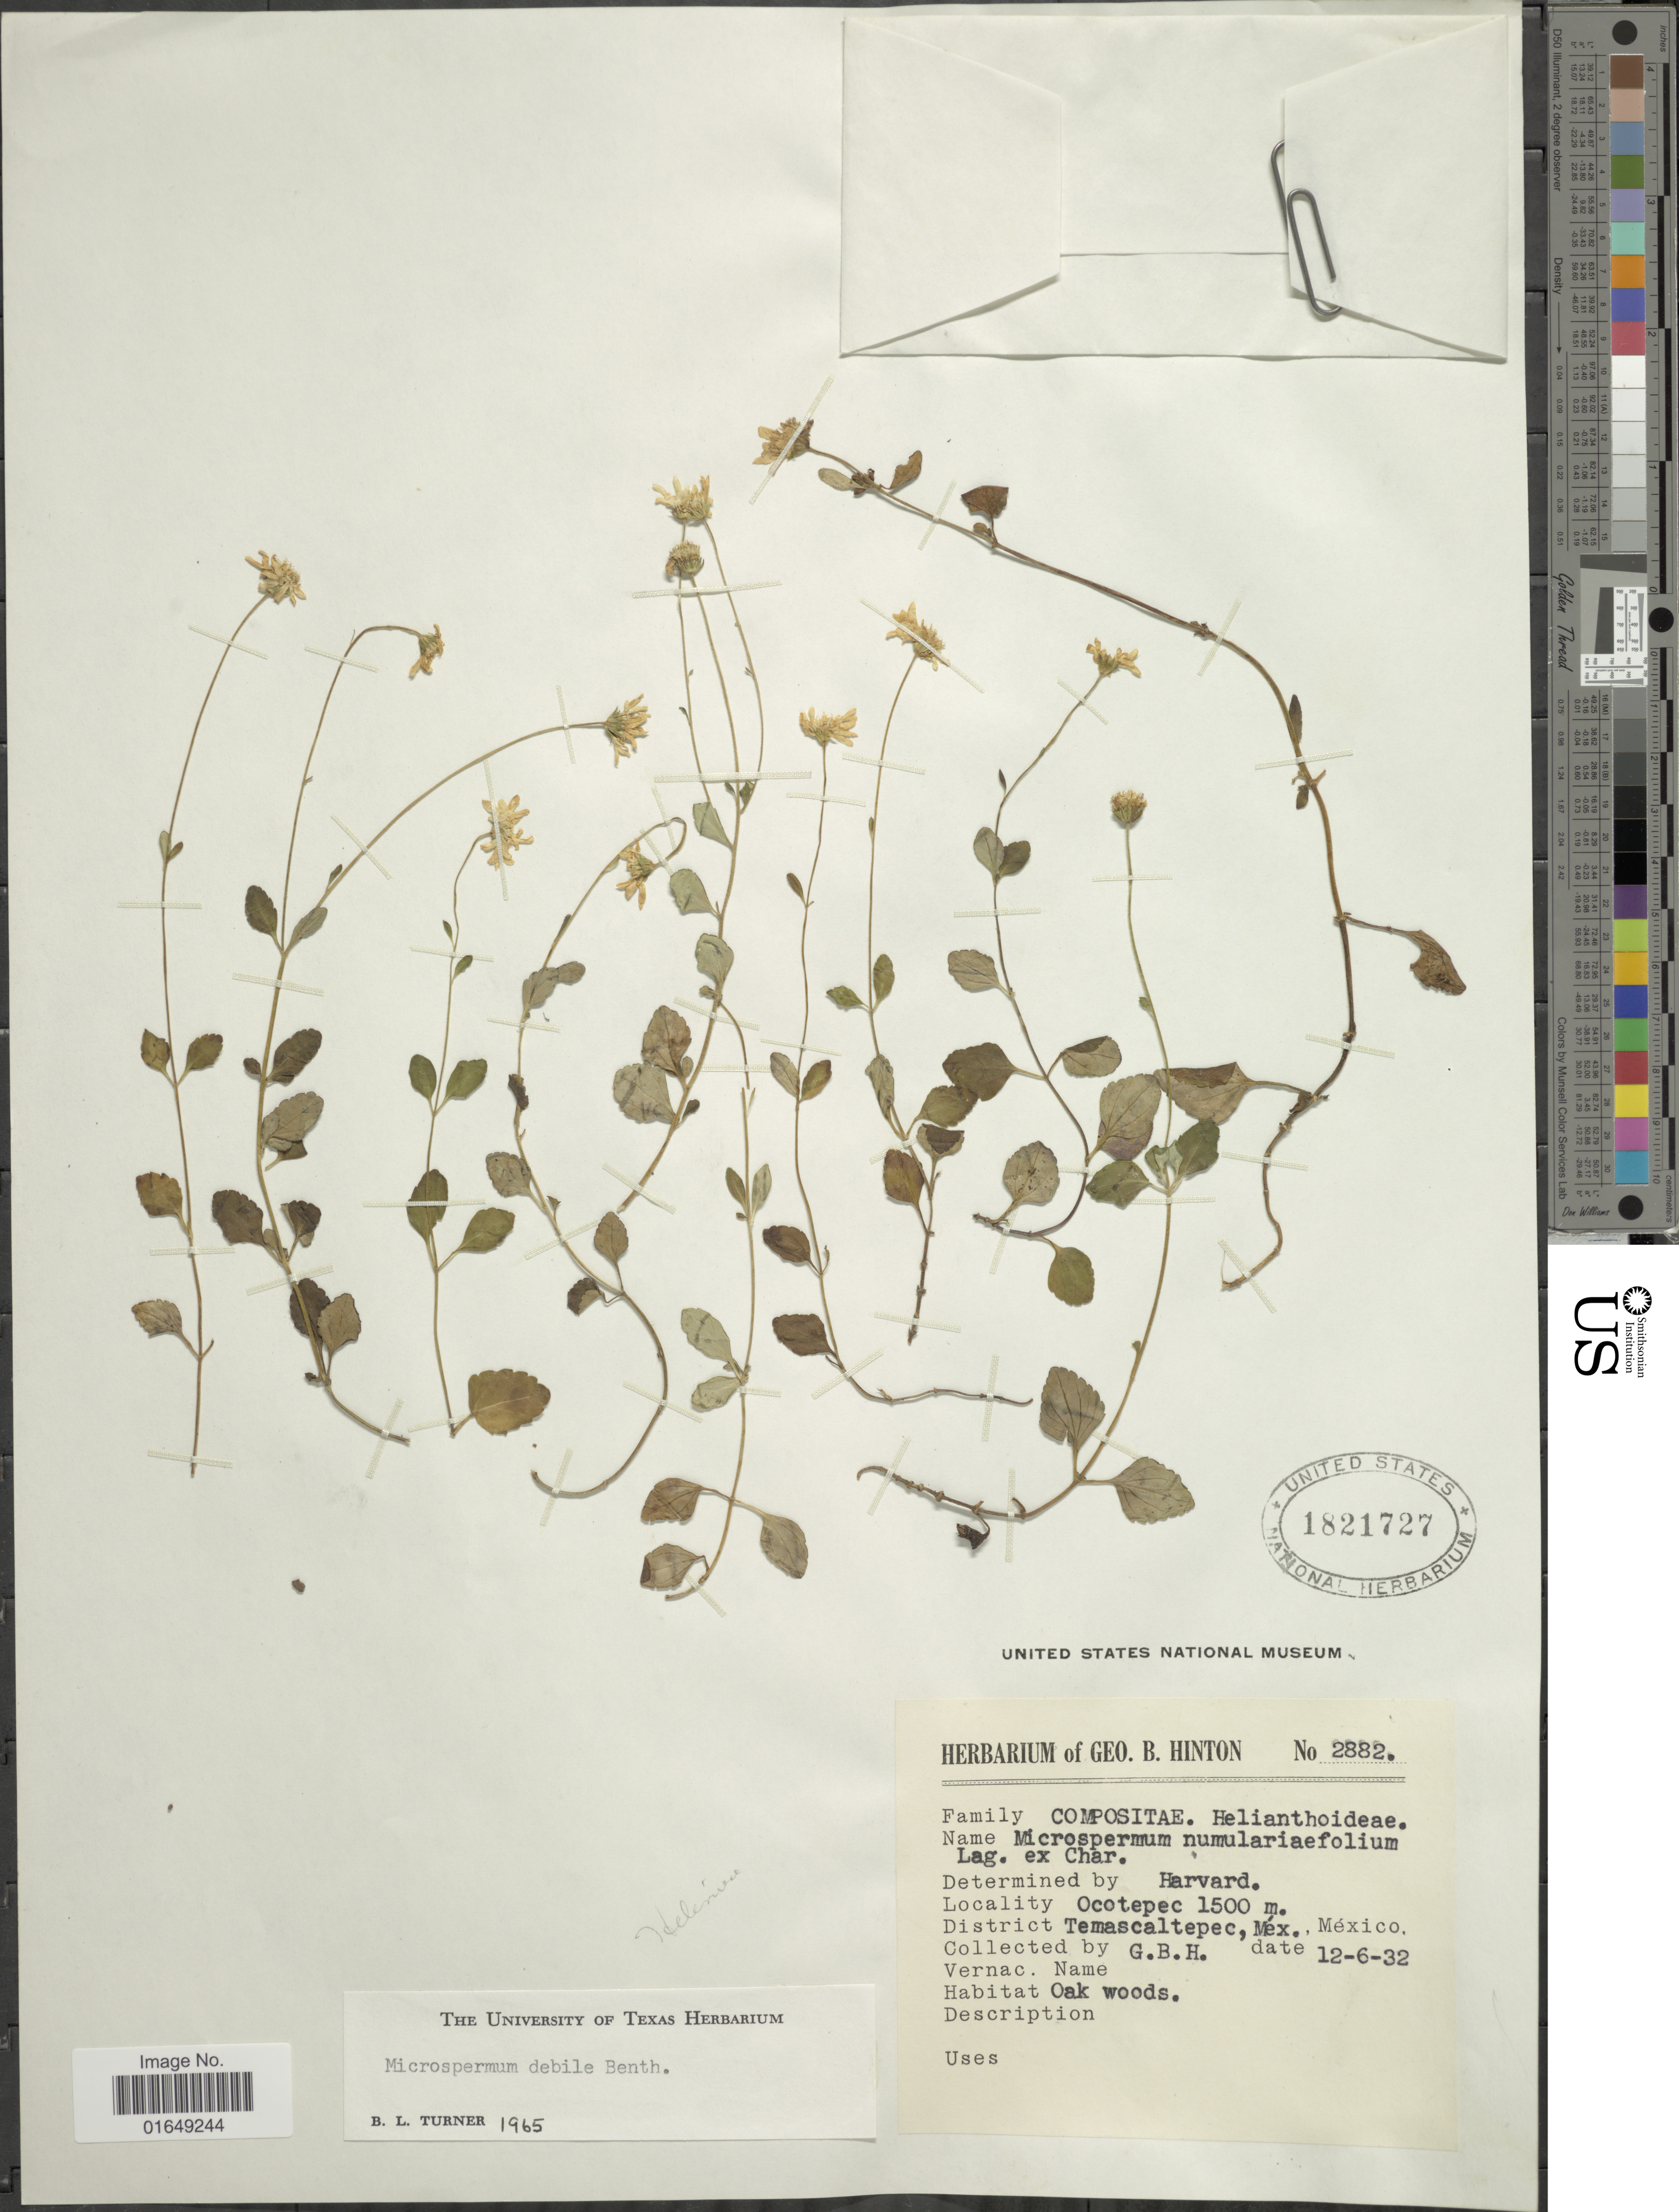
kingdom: Plantae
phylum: Tracheophyta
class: Magnoliopsida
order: Asterales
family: Asteraceae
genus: Microspermum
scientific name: Microspermum debile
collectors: G. B. Hinton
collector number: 2882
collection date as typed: Transcribed d/m/y: 6/12/32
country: Mexico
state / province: México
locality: Ocotepec, Temascaltepec.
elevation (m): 1500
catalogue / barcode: US 1821727